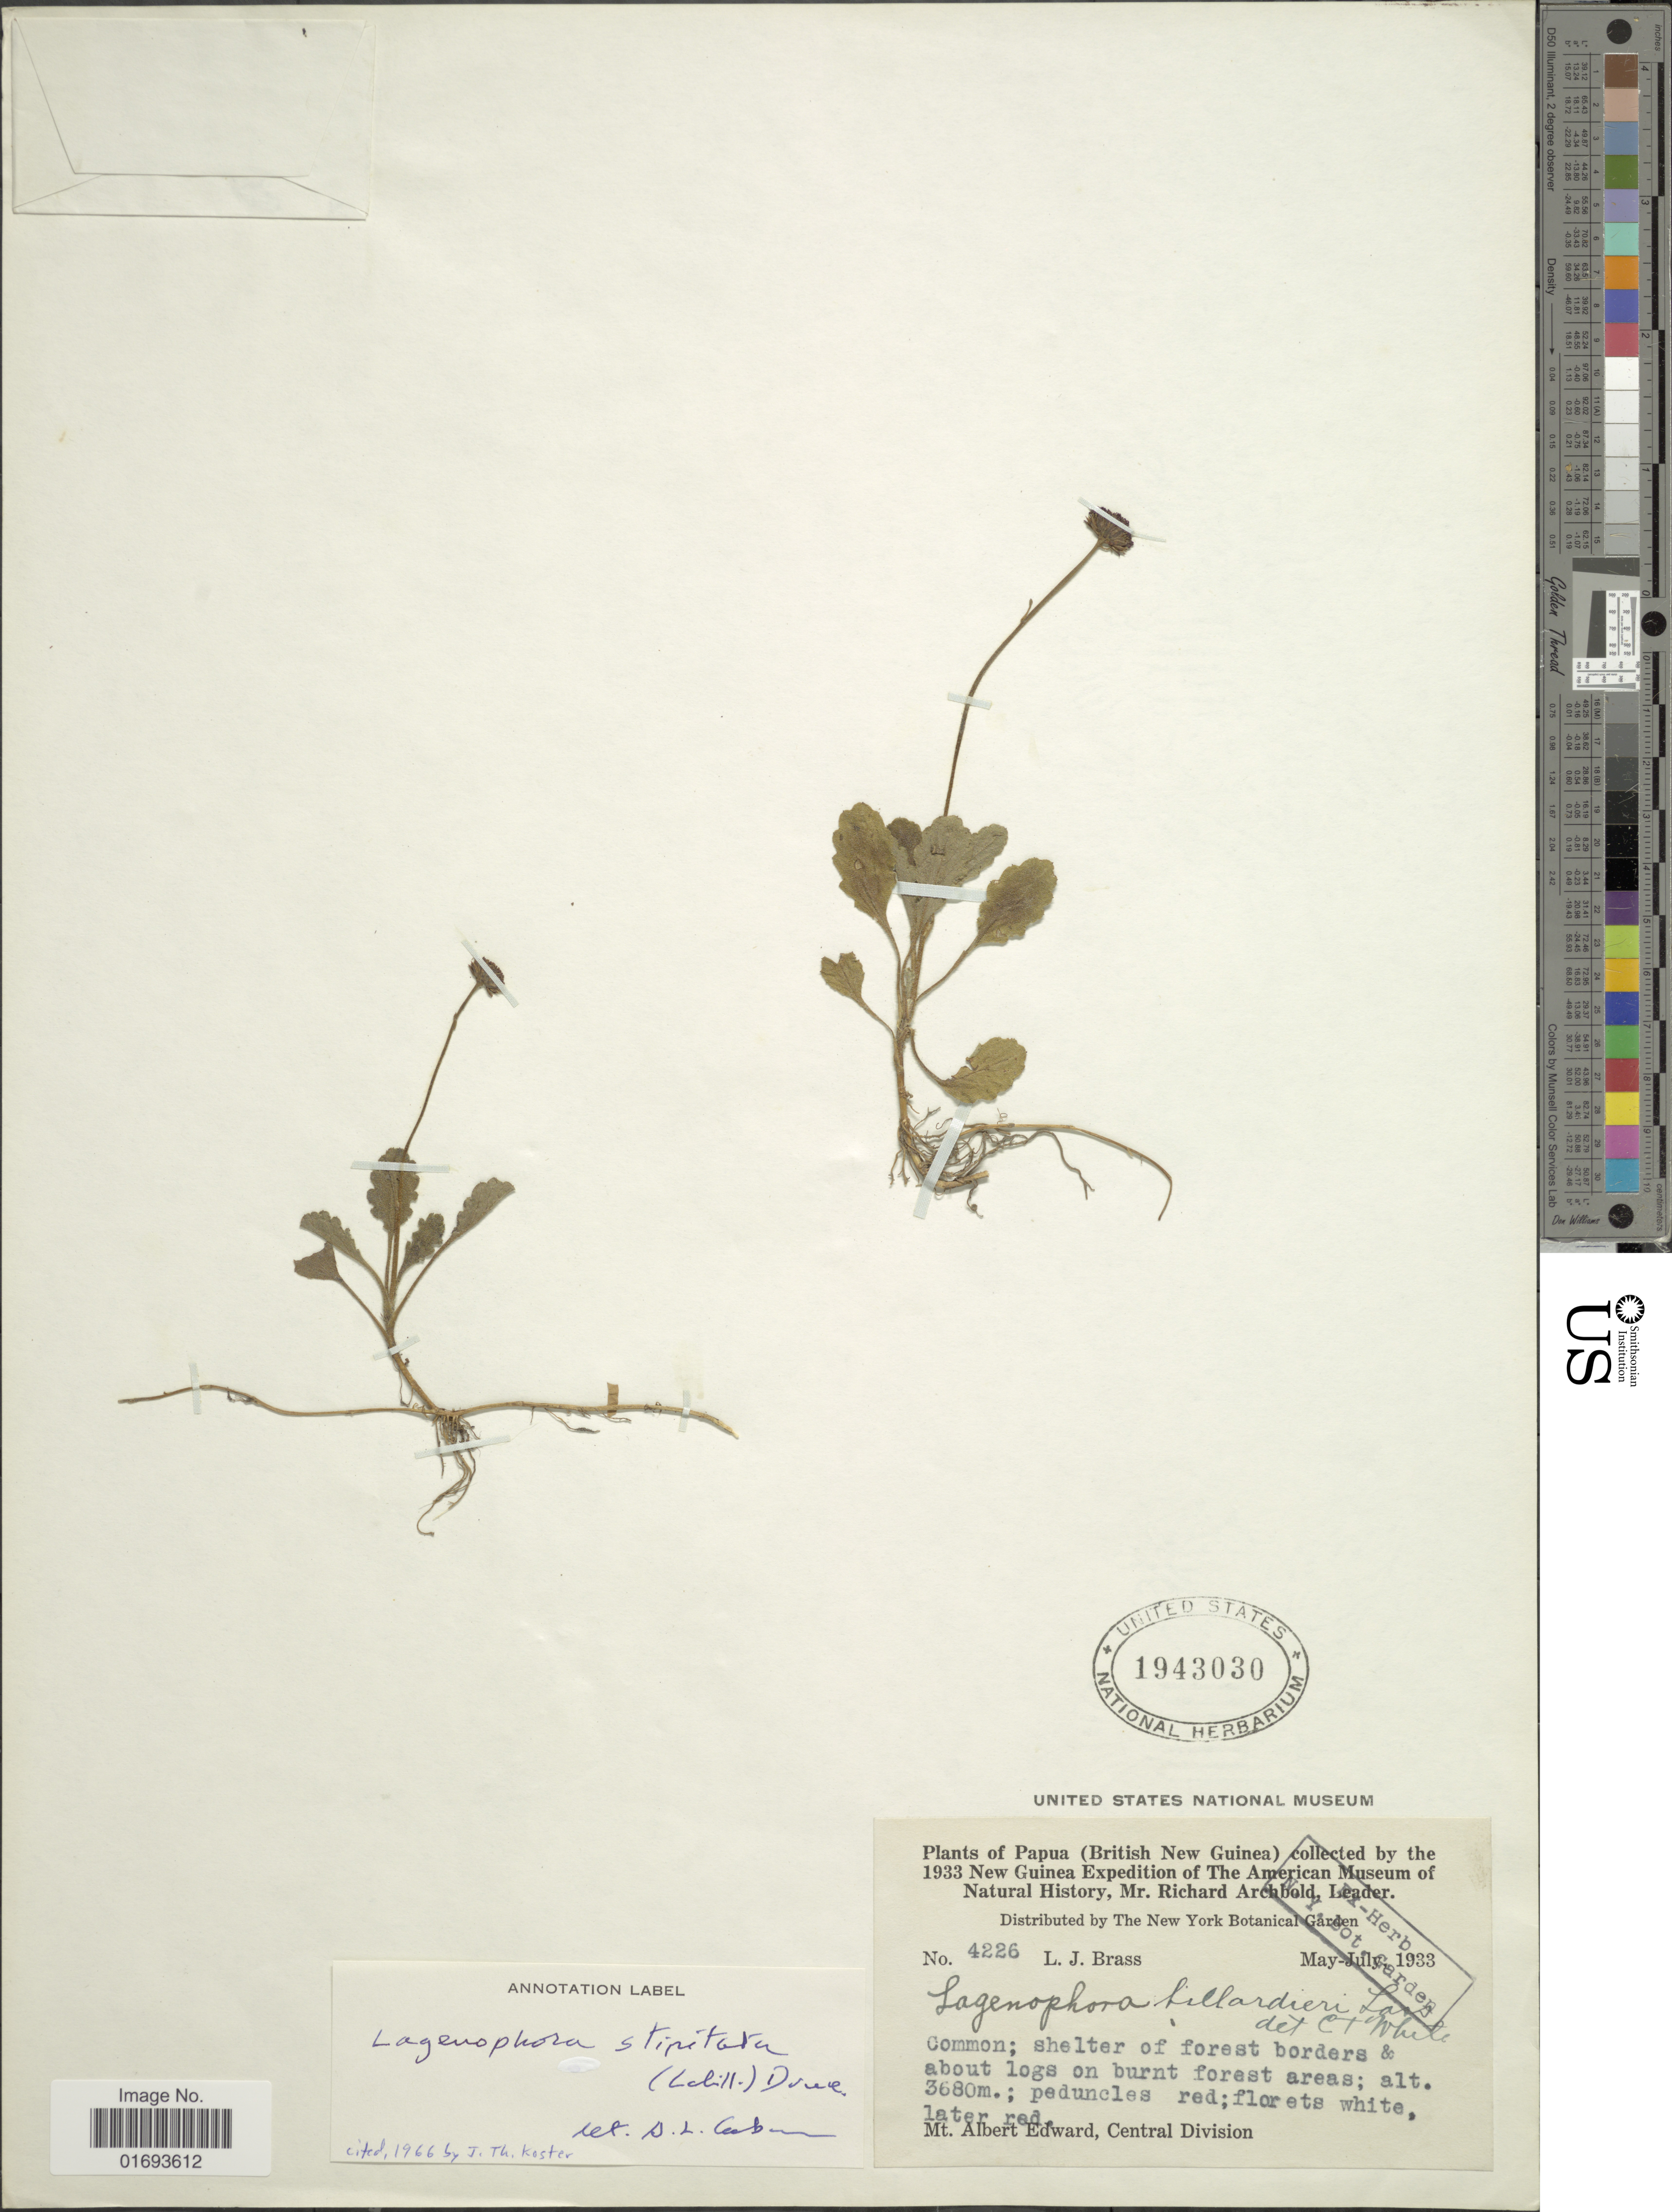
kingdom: Plantae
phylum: Tracheophyta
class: Magnoliopsida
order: Asterales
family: Asteraceae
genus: Lagenophora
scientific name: Lagenophora stipitata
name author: (Labill.) Druce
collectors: L. J. Brass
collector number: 4226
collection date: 1933-05/1933-07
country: Papua New Guinea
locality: Papua (British New Guinea). shelter of forest borders & about logs on burnt forest areas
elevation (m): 3680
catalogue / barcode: US 1943030